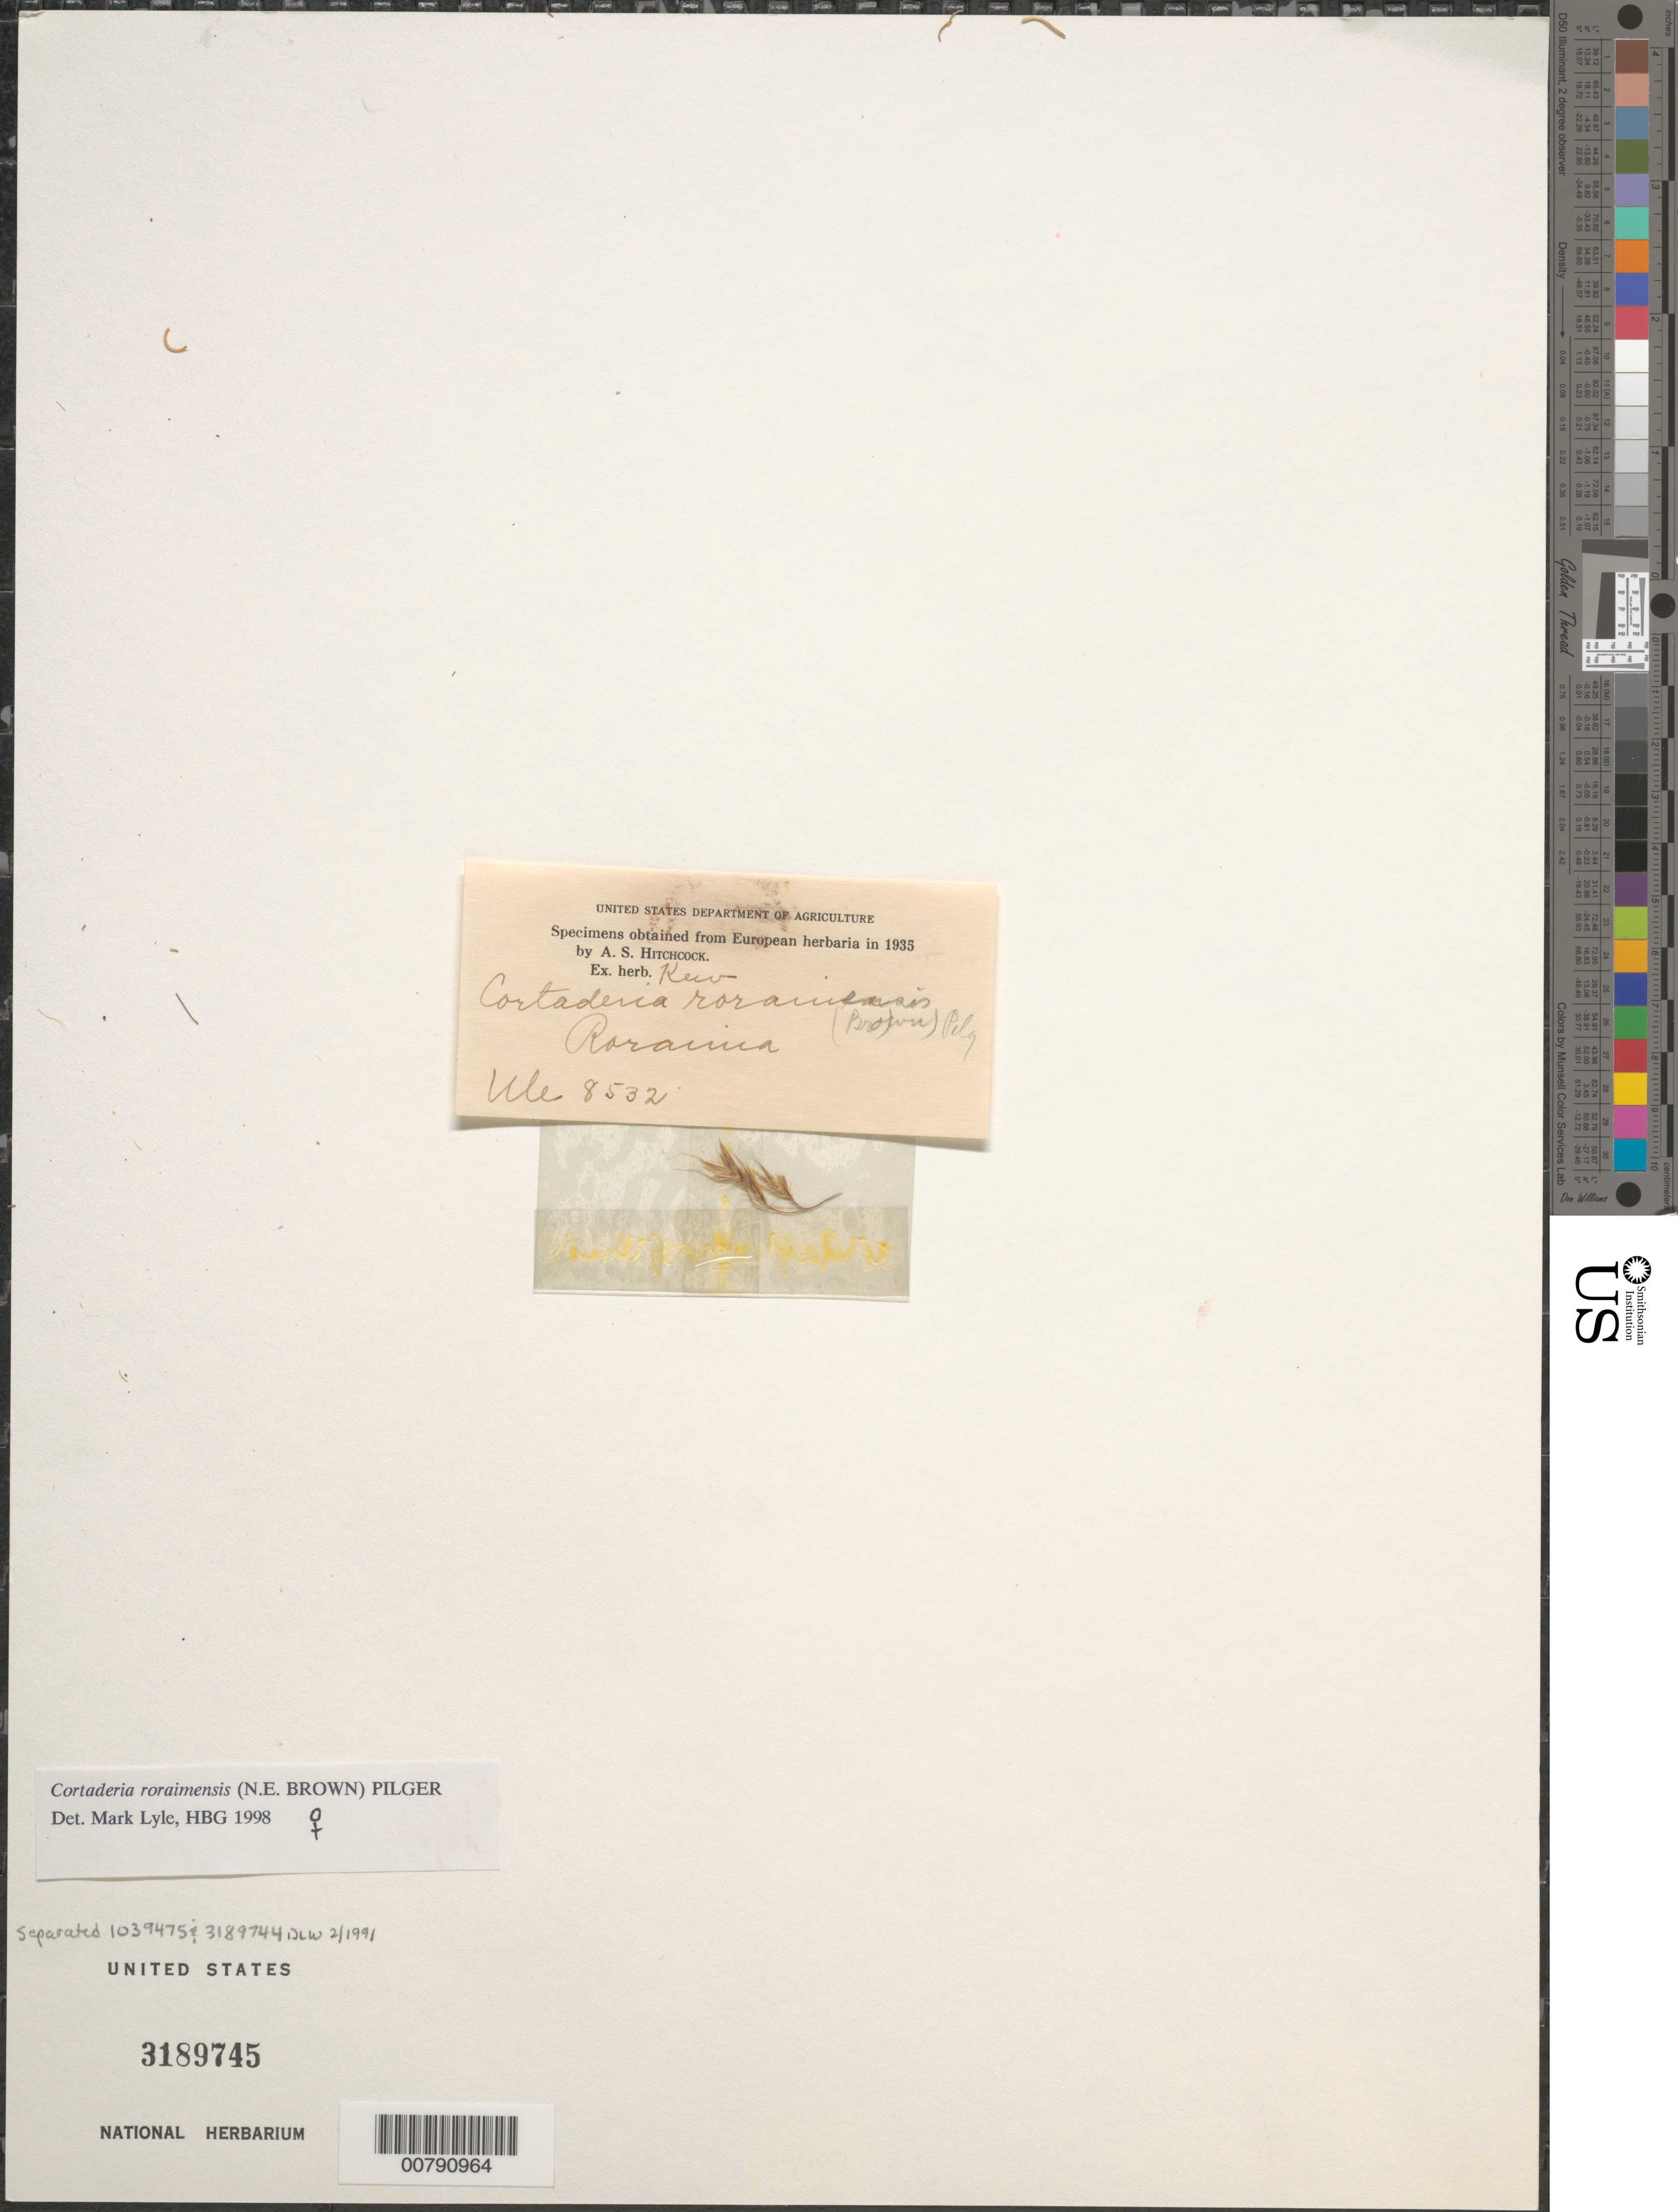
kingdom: Plantae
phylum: Tracheophyta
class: Liliopsida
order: Poales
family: Poaceae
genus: Cortaderia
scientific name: Cortaderia roraimensis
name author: (N.E. Br.) Pilg.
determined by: Lyle, M.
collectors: E. H. Ule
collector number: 8532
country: Guyana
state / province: Cuyuni-Mazaruni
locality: Mt. Roraima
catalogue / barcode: US 3189745